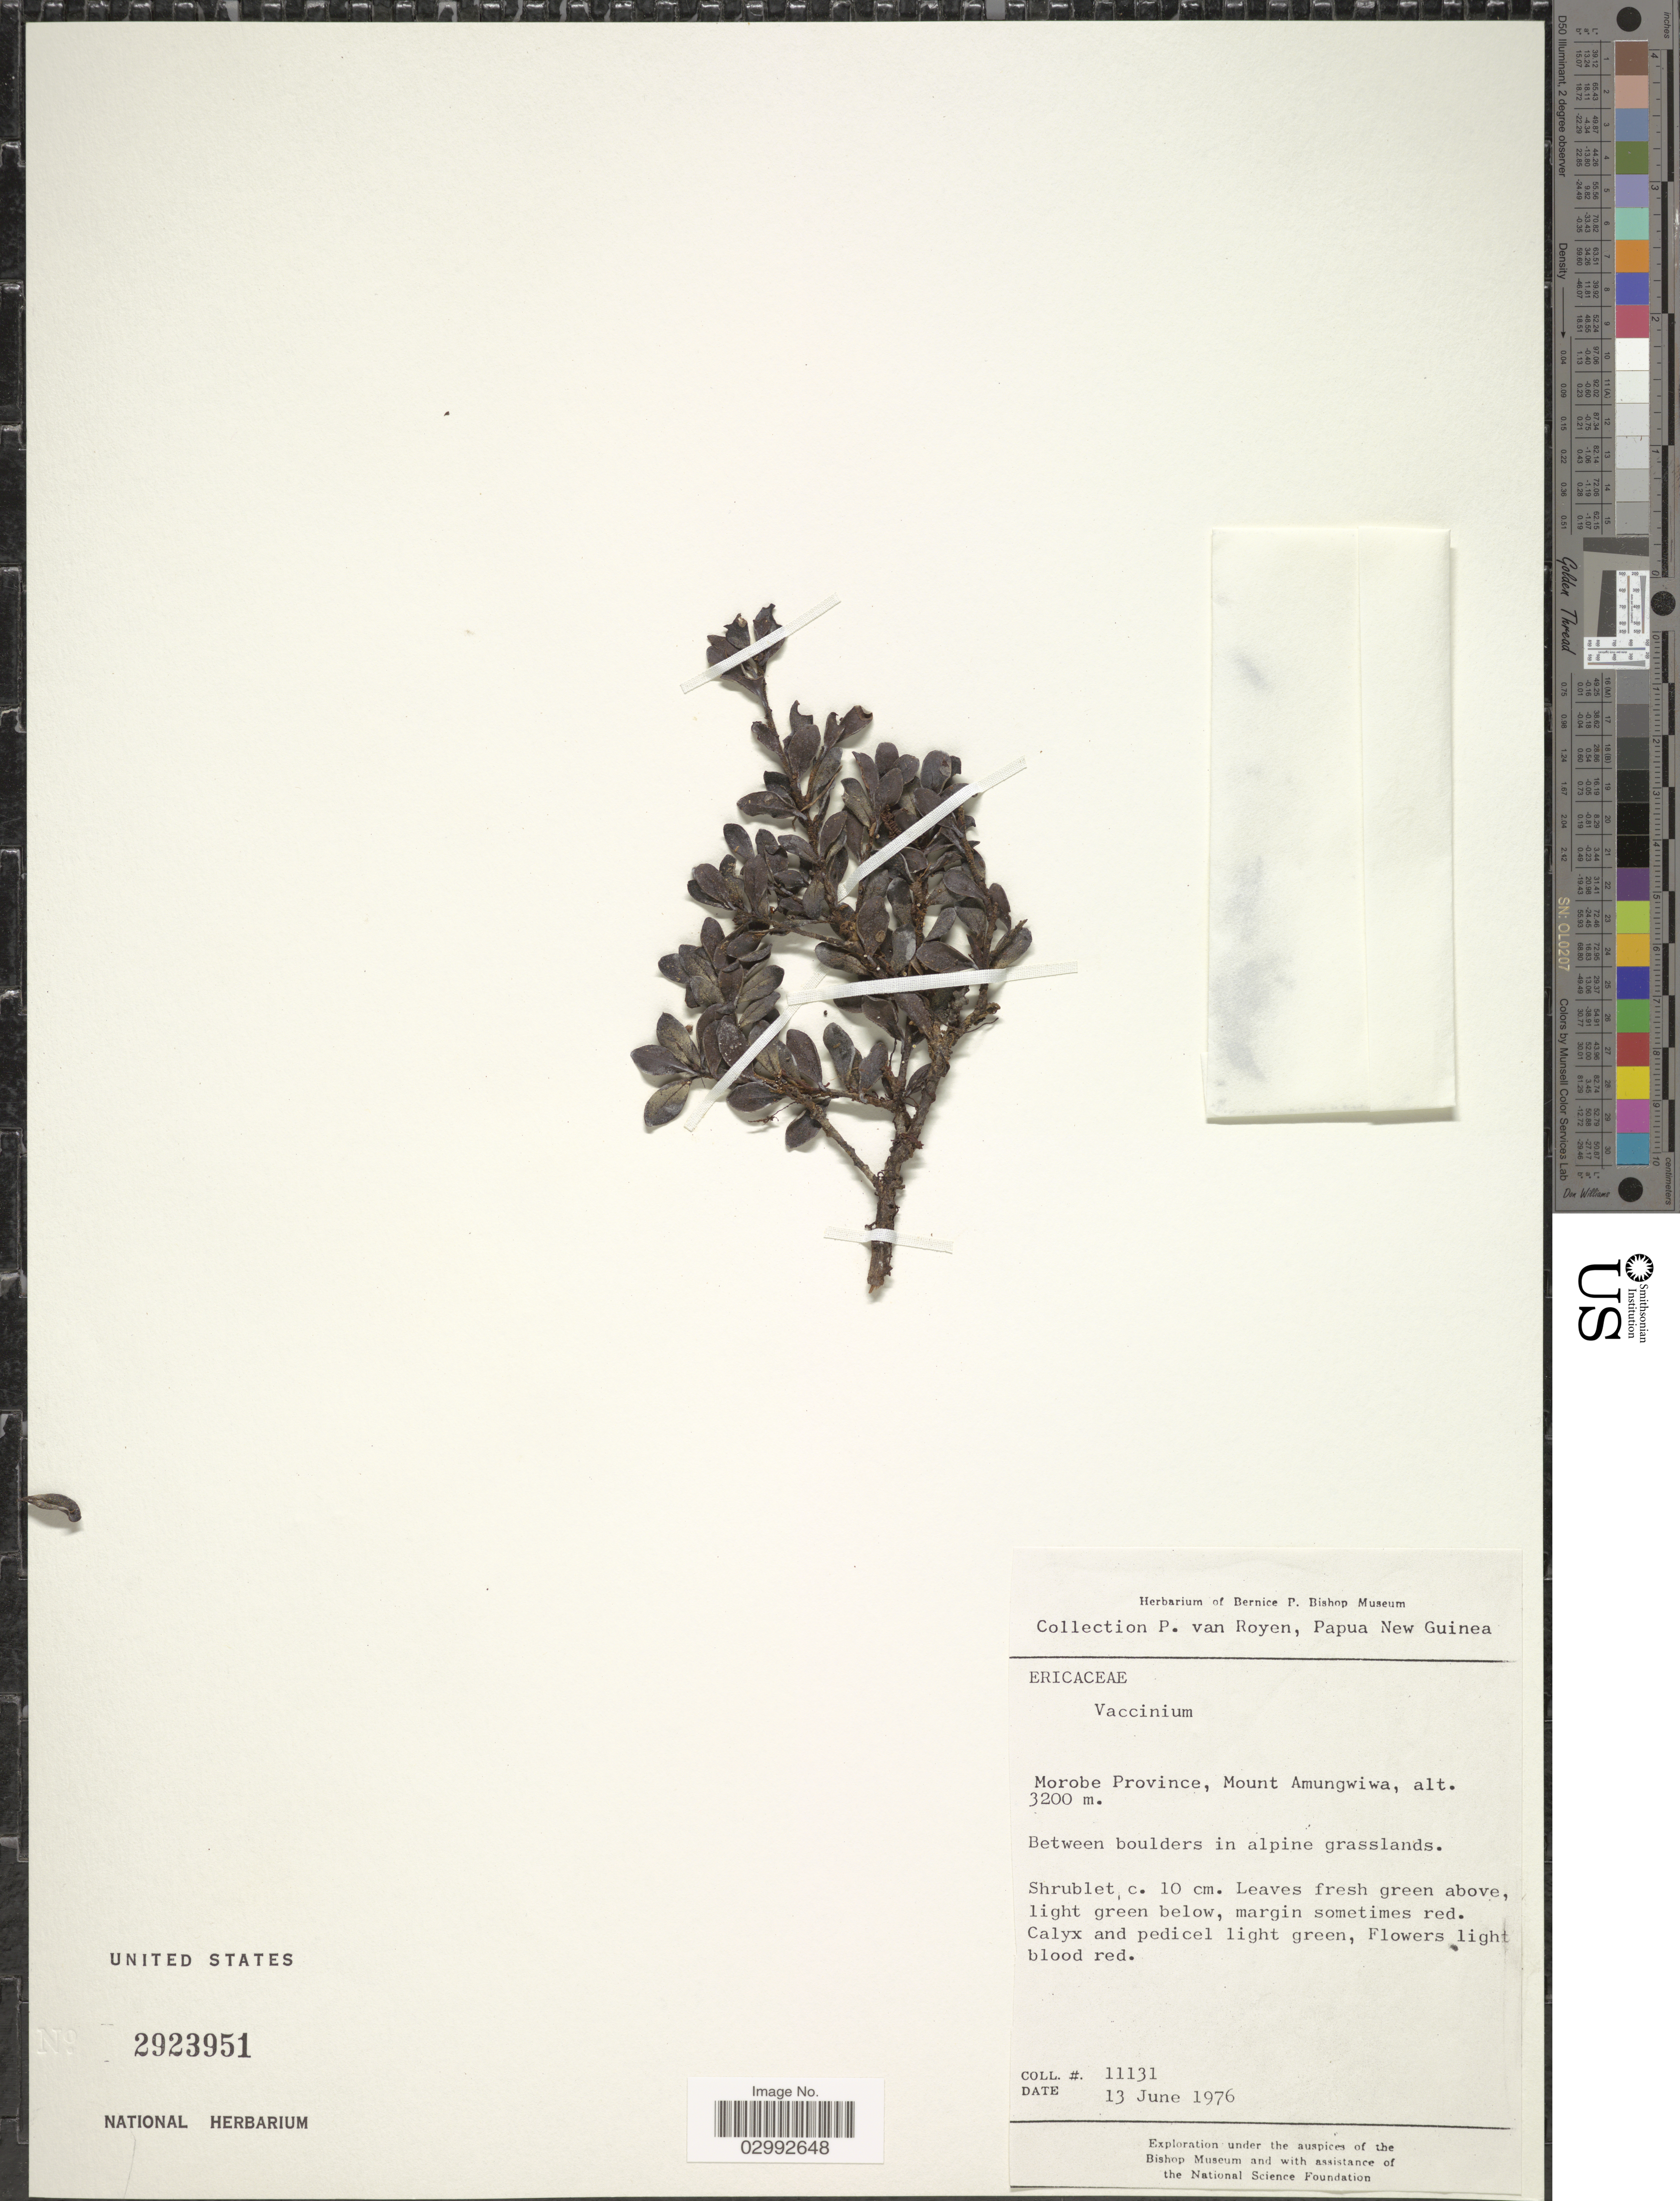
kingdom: Plantae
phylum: Tracheophyta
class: Magnoliopsida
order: Ericales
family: Ericaceae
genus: Vaccinium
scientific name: Vaccinium sp.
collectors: P. van Royen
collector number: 11131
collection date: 1976-06-13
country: Papua New Guinea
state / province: Morobe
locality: Morobe Province, Mount Amungwiwa.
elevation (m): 3200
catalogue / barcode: US 2923951